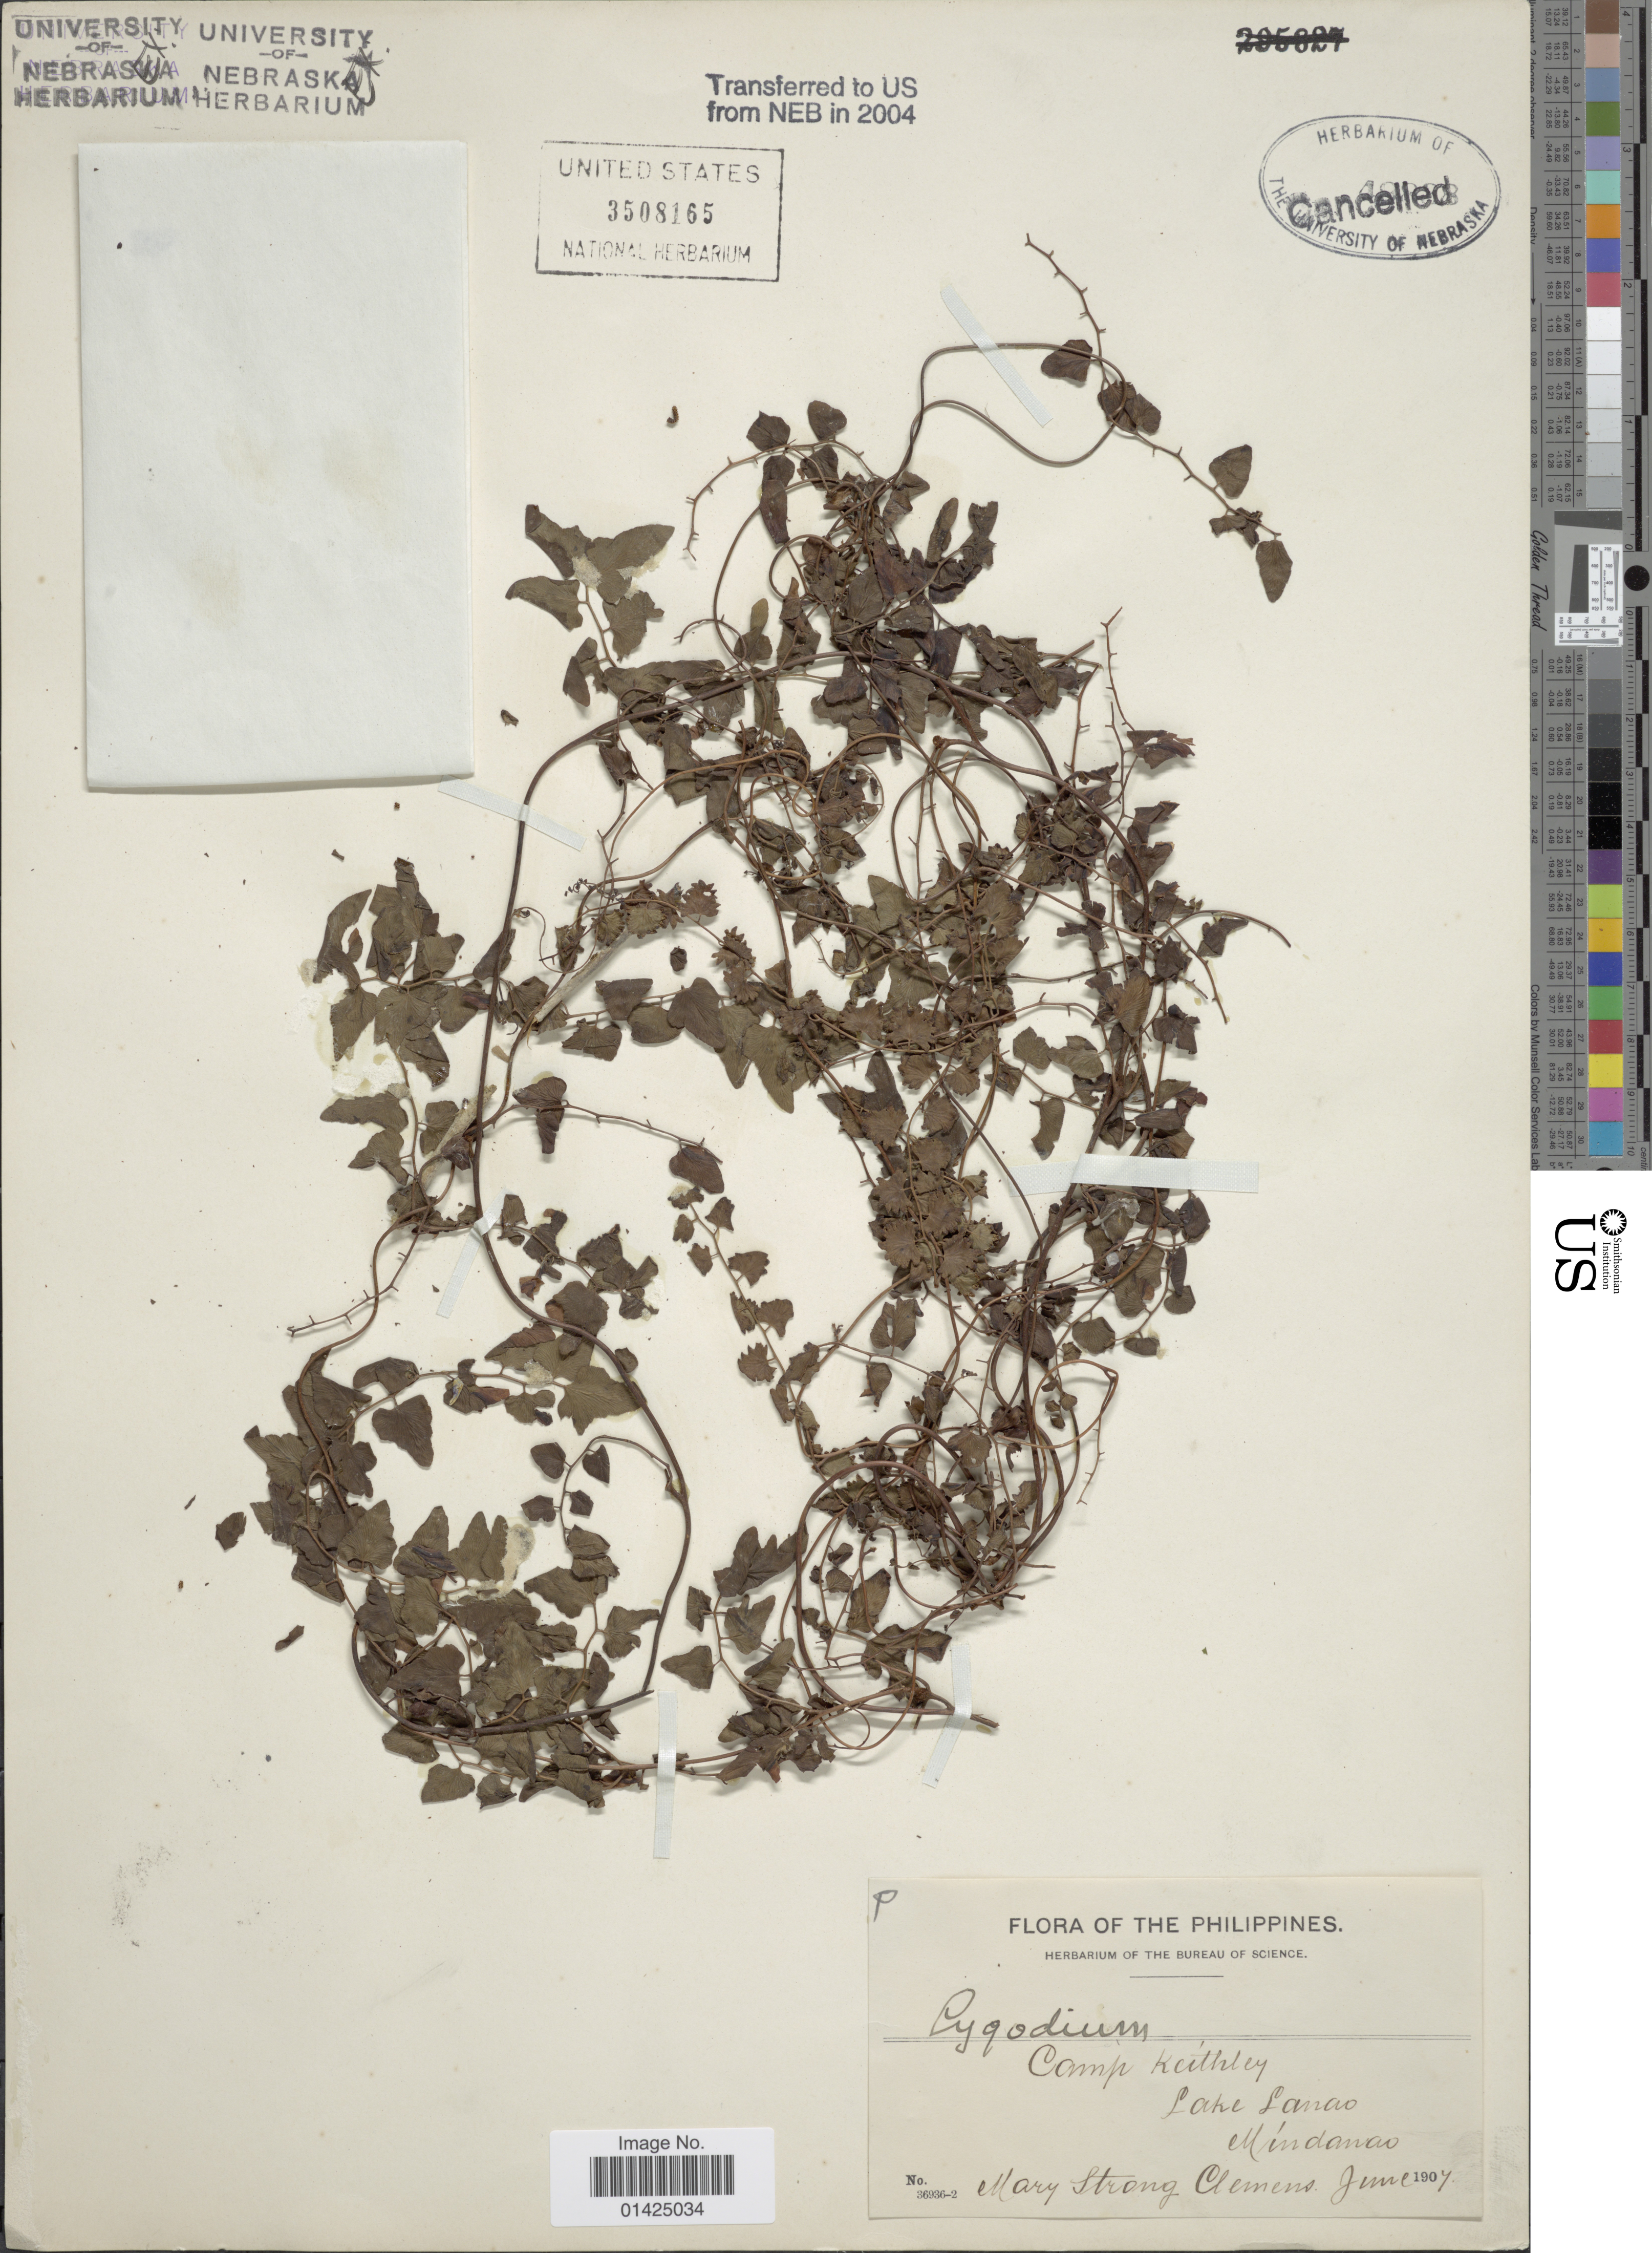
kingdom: Plantae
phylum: Tracheophyta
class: Polypodiopsida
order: Schizaeales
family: Lygodiaceae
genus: Lygodium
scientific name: Lygodium sp.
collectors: M. S. Clemens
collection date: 1904-06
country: Philippines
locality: Camp Keithley, Lake Lanao, Mindanao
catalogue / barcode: US 3508165